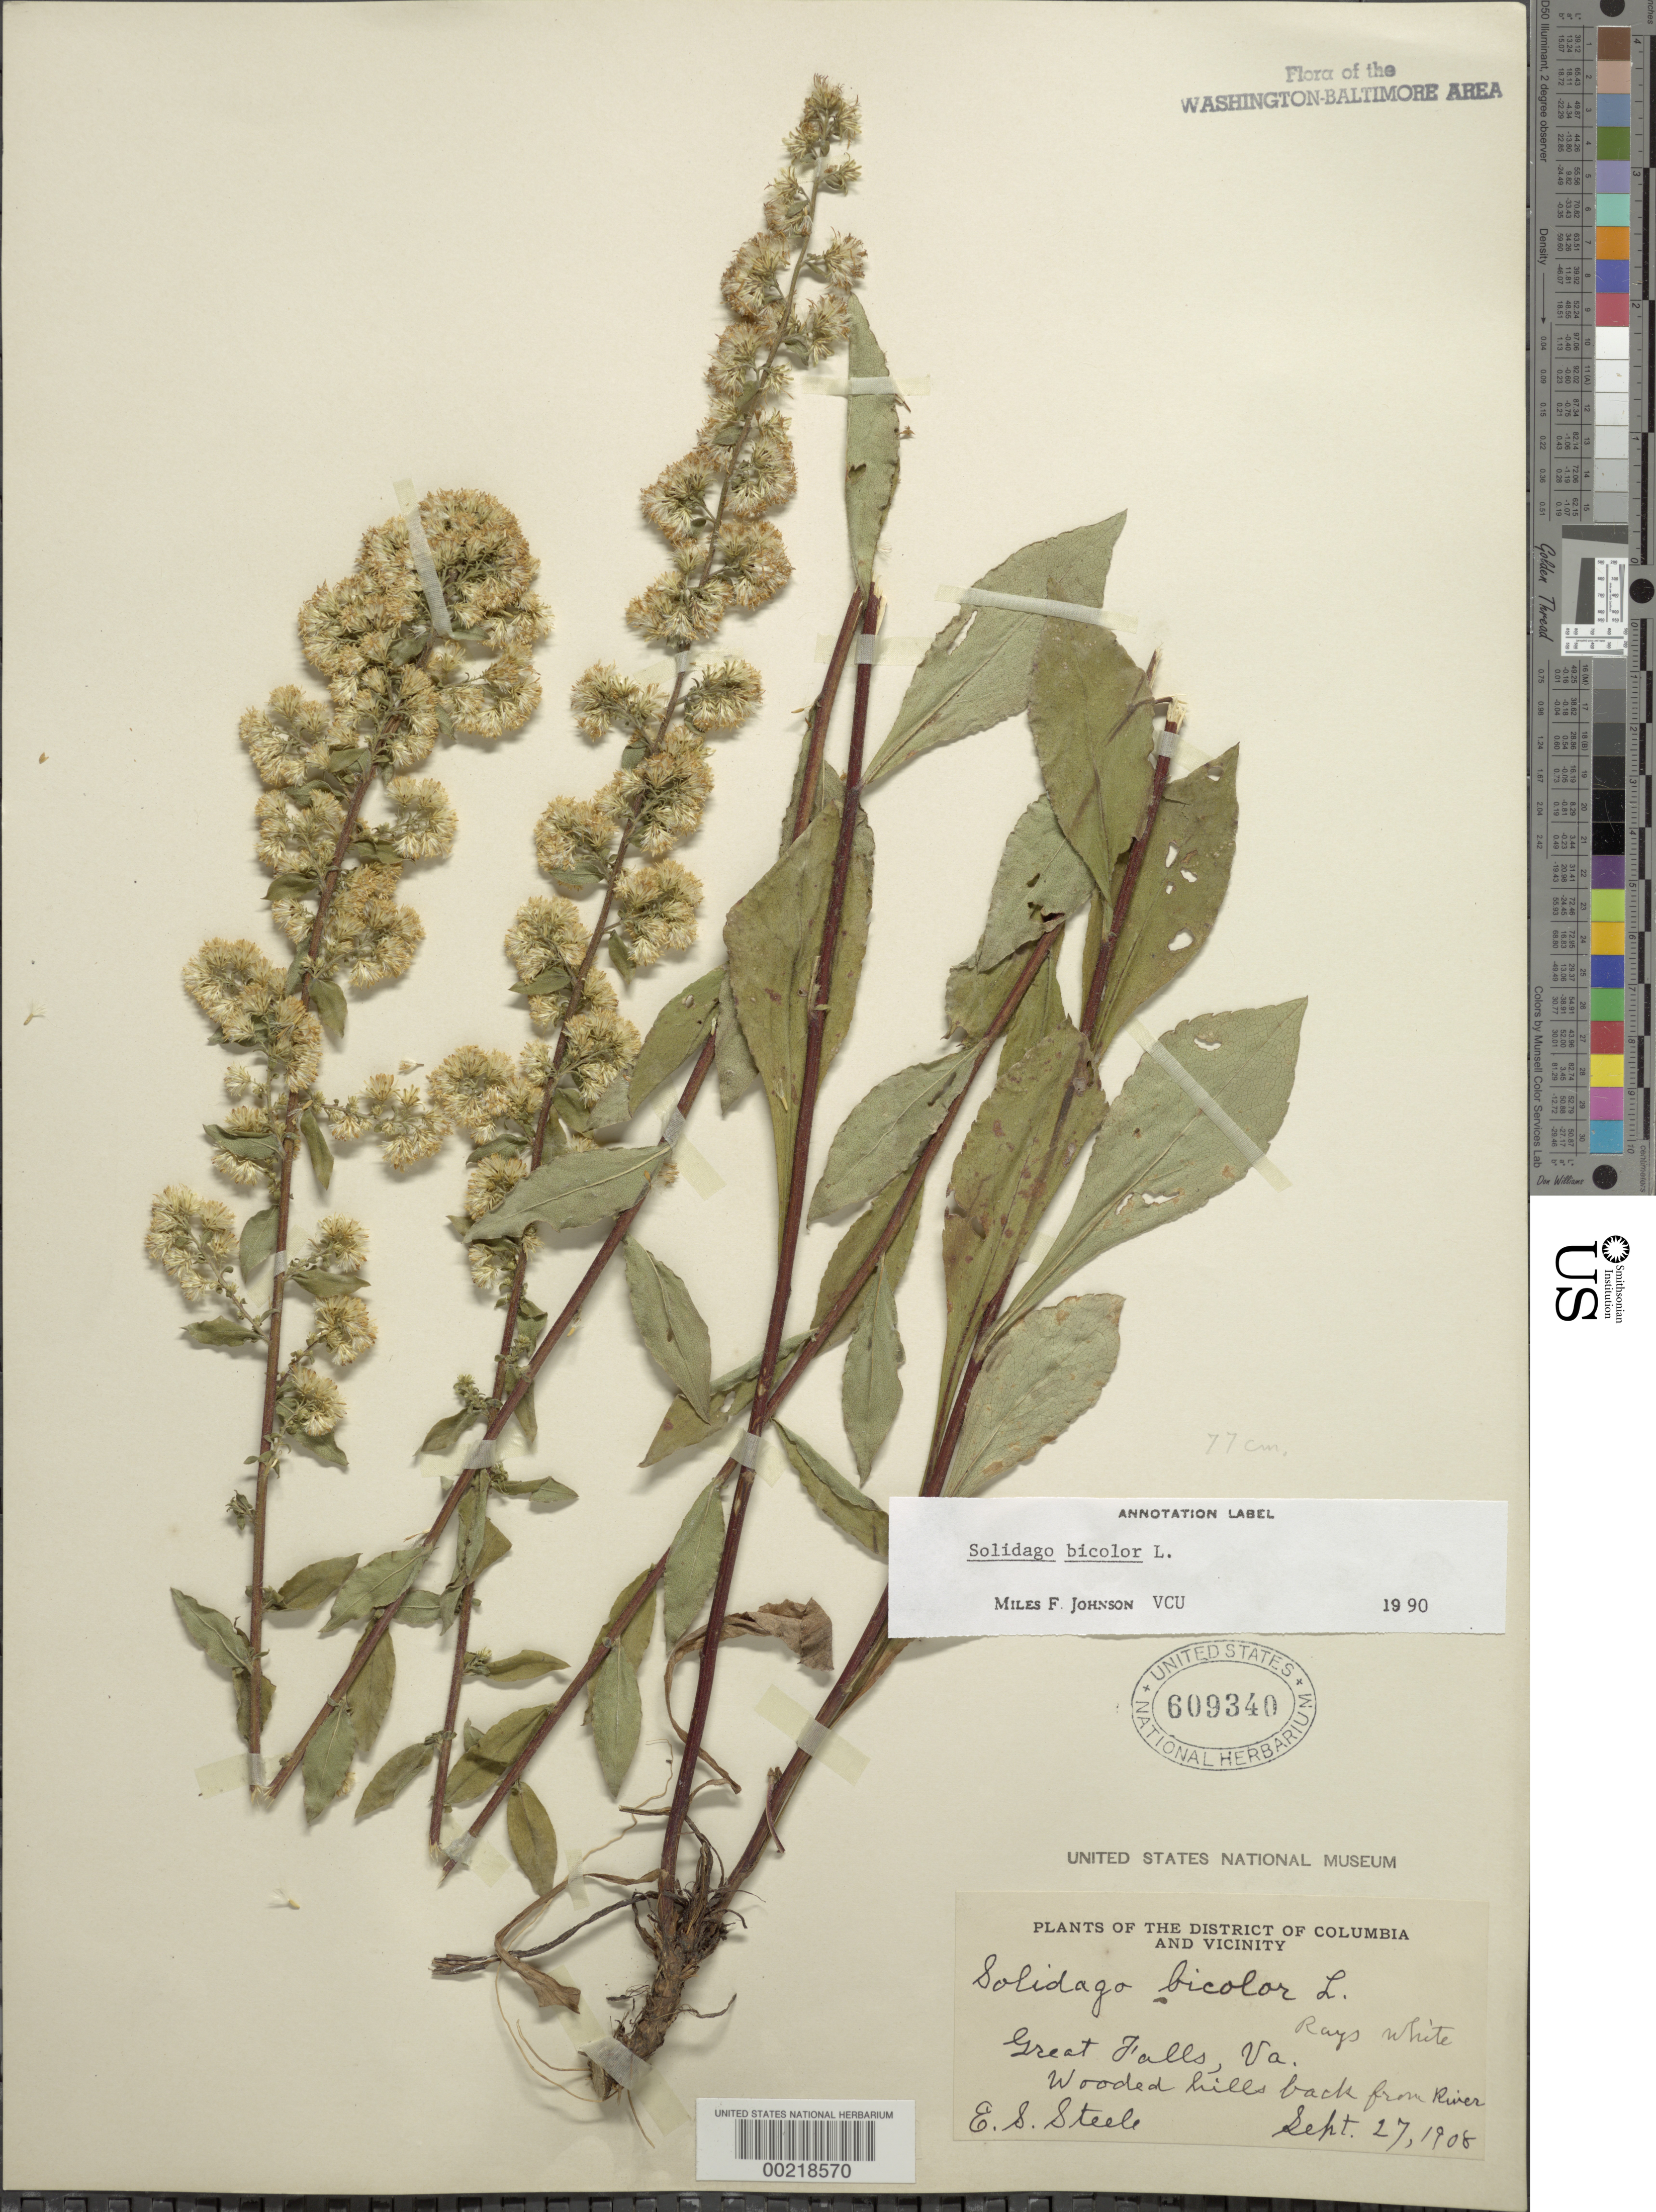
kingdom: Plantae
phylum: Tracheophyta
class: Magnoliopsida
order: Asterales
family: Asteraceae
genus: Solidago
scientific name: Solidago bicolor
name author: L.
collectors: E. Steele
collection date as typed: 27 Sep 1908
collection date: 1908-09-27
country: United States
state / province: Virginia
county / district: Fairfax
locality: Great Falls vicinity C. & O. Canal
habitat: Wooded hills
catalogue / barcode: US 609340